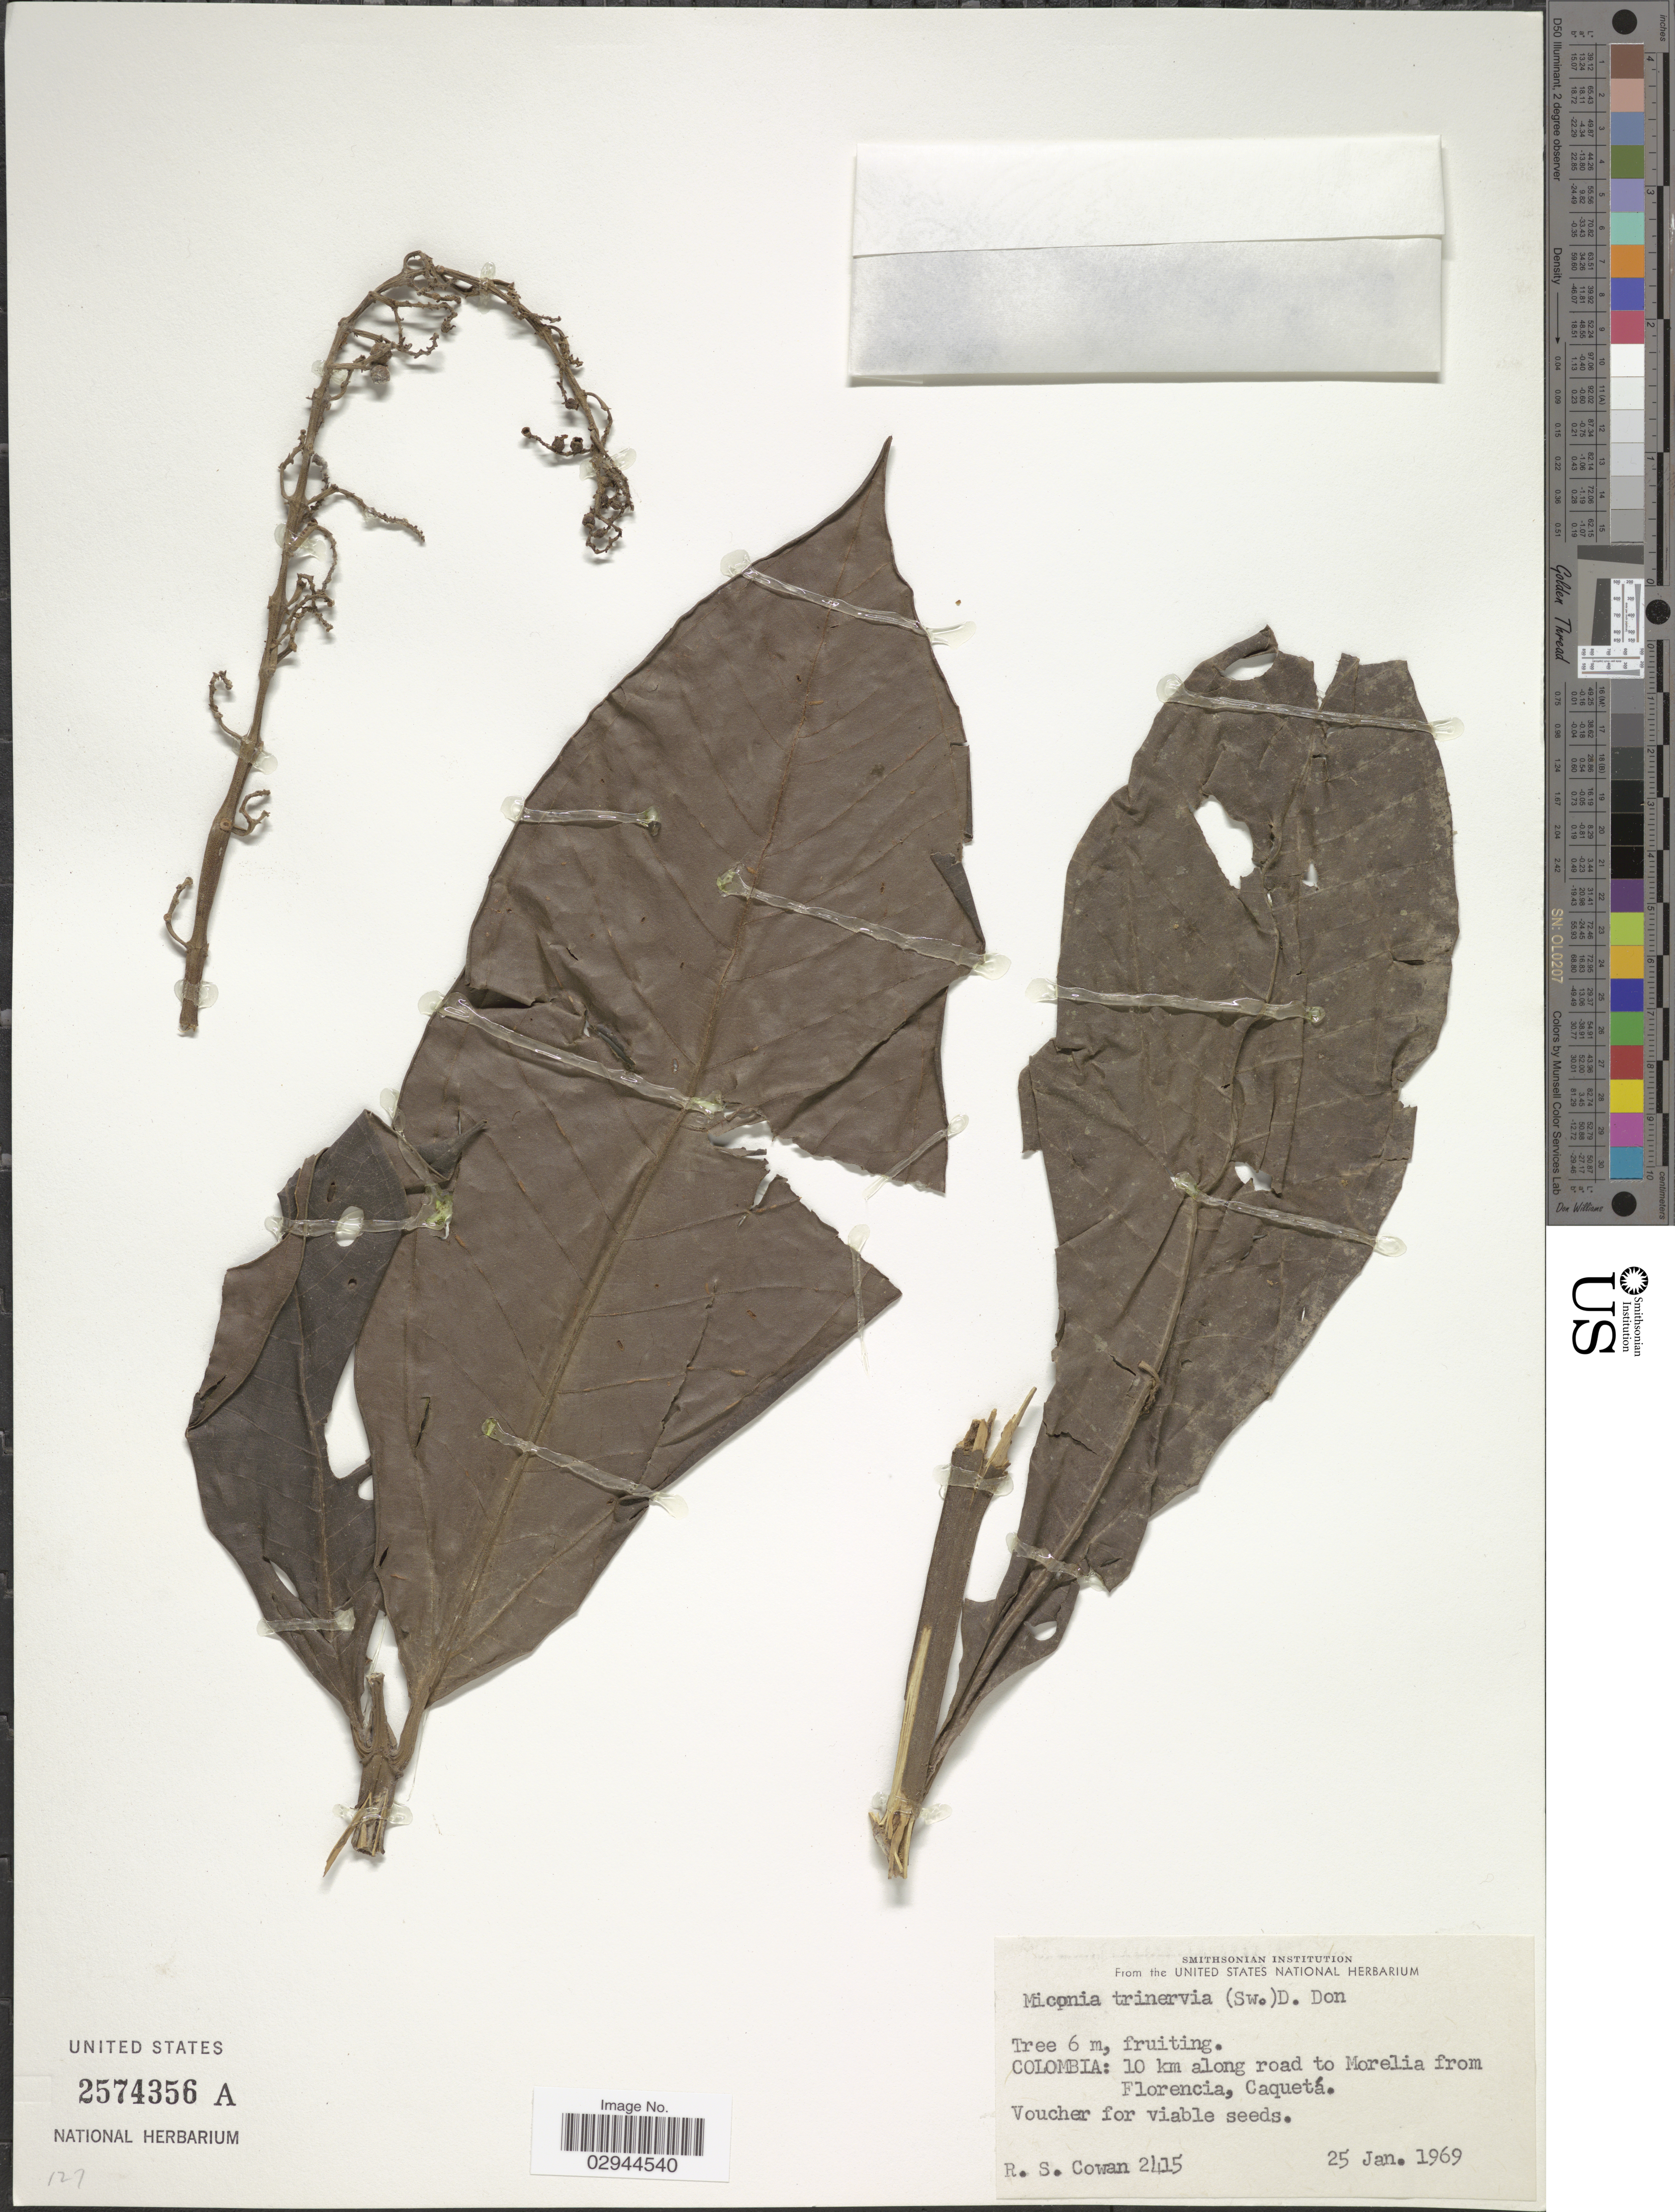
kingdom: Plantae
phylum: Tracheophyta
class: Magnoliopsida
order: Myrtales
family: Melastomataceae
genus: Miconia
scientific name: Miconia trinervia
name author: (Sw.) D. Don ex Loudon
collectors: R. S. Cowan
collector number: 2415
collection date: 1969-01-25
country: Colombia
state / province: Caquetá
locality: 10 km along road to Morelia from Florencia.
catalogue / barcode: US 2574356A